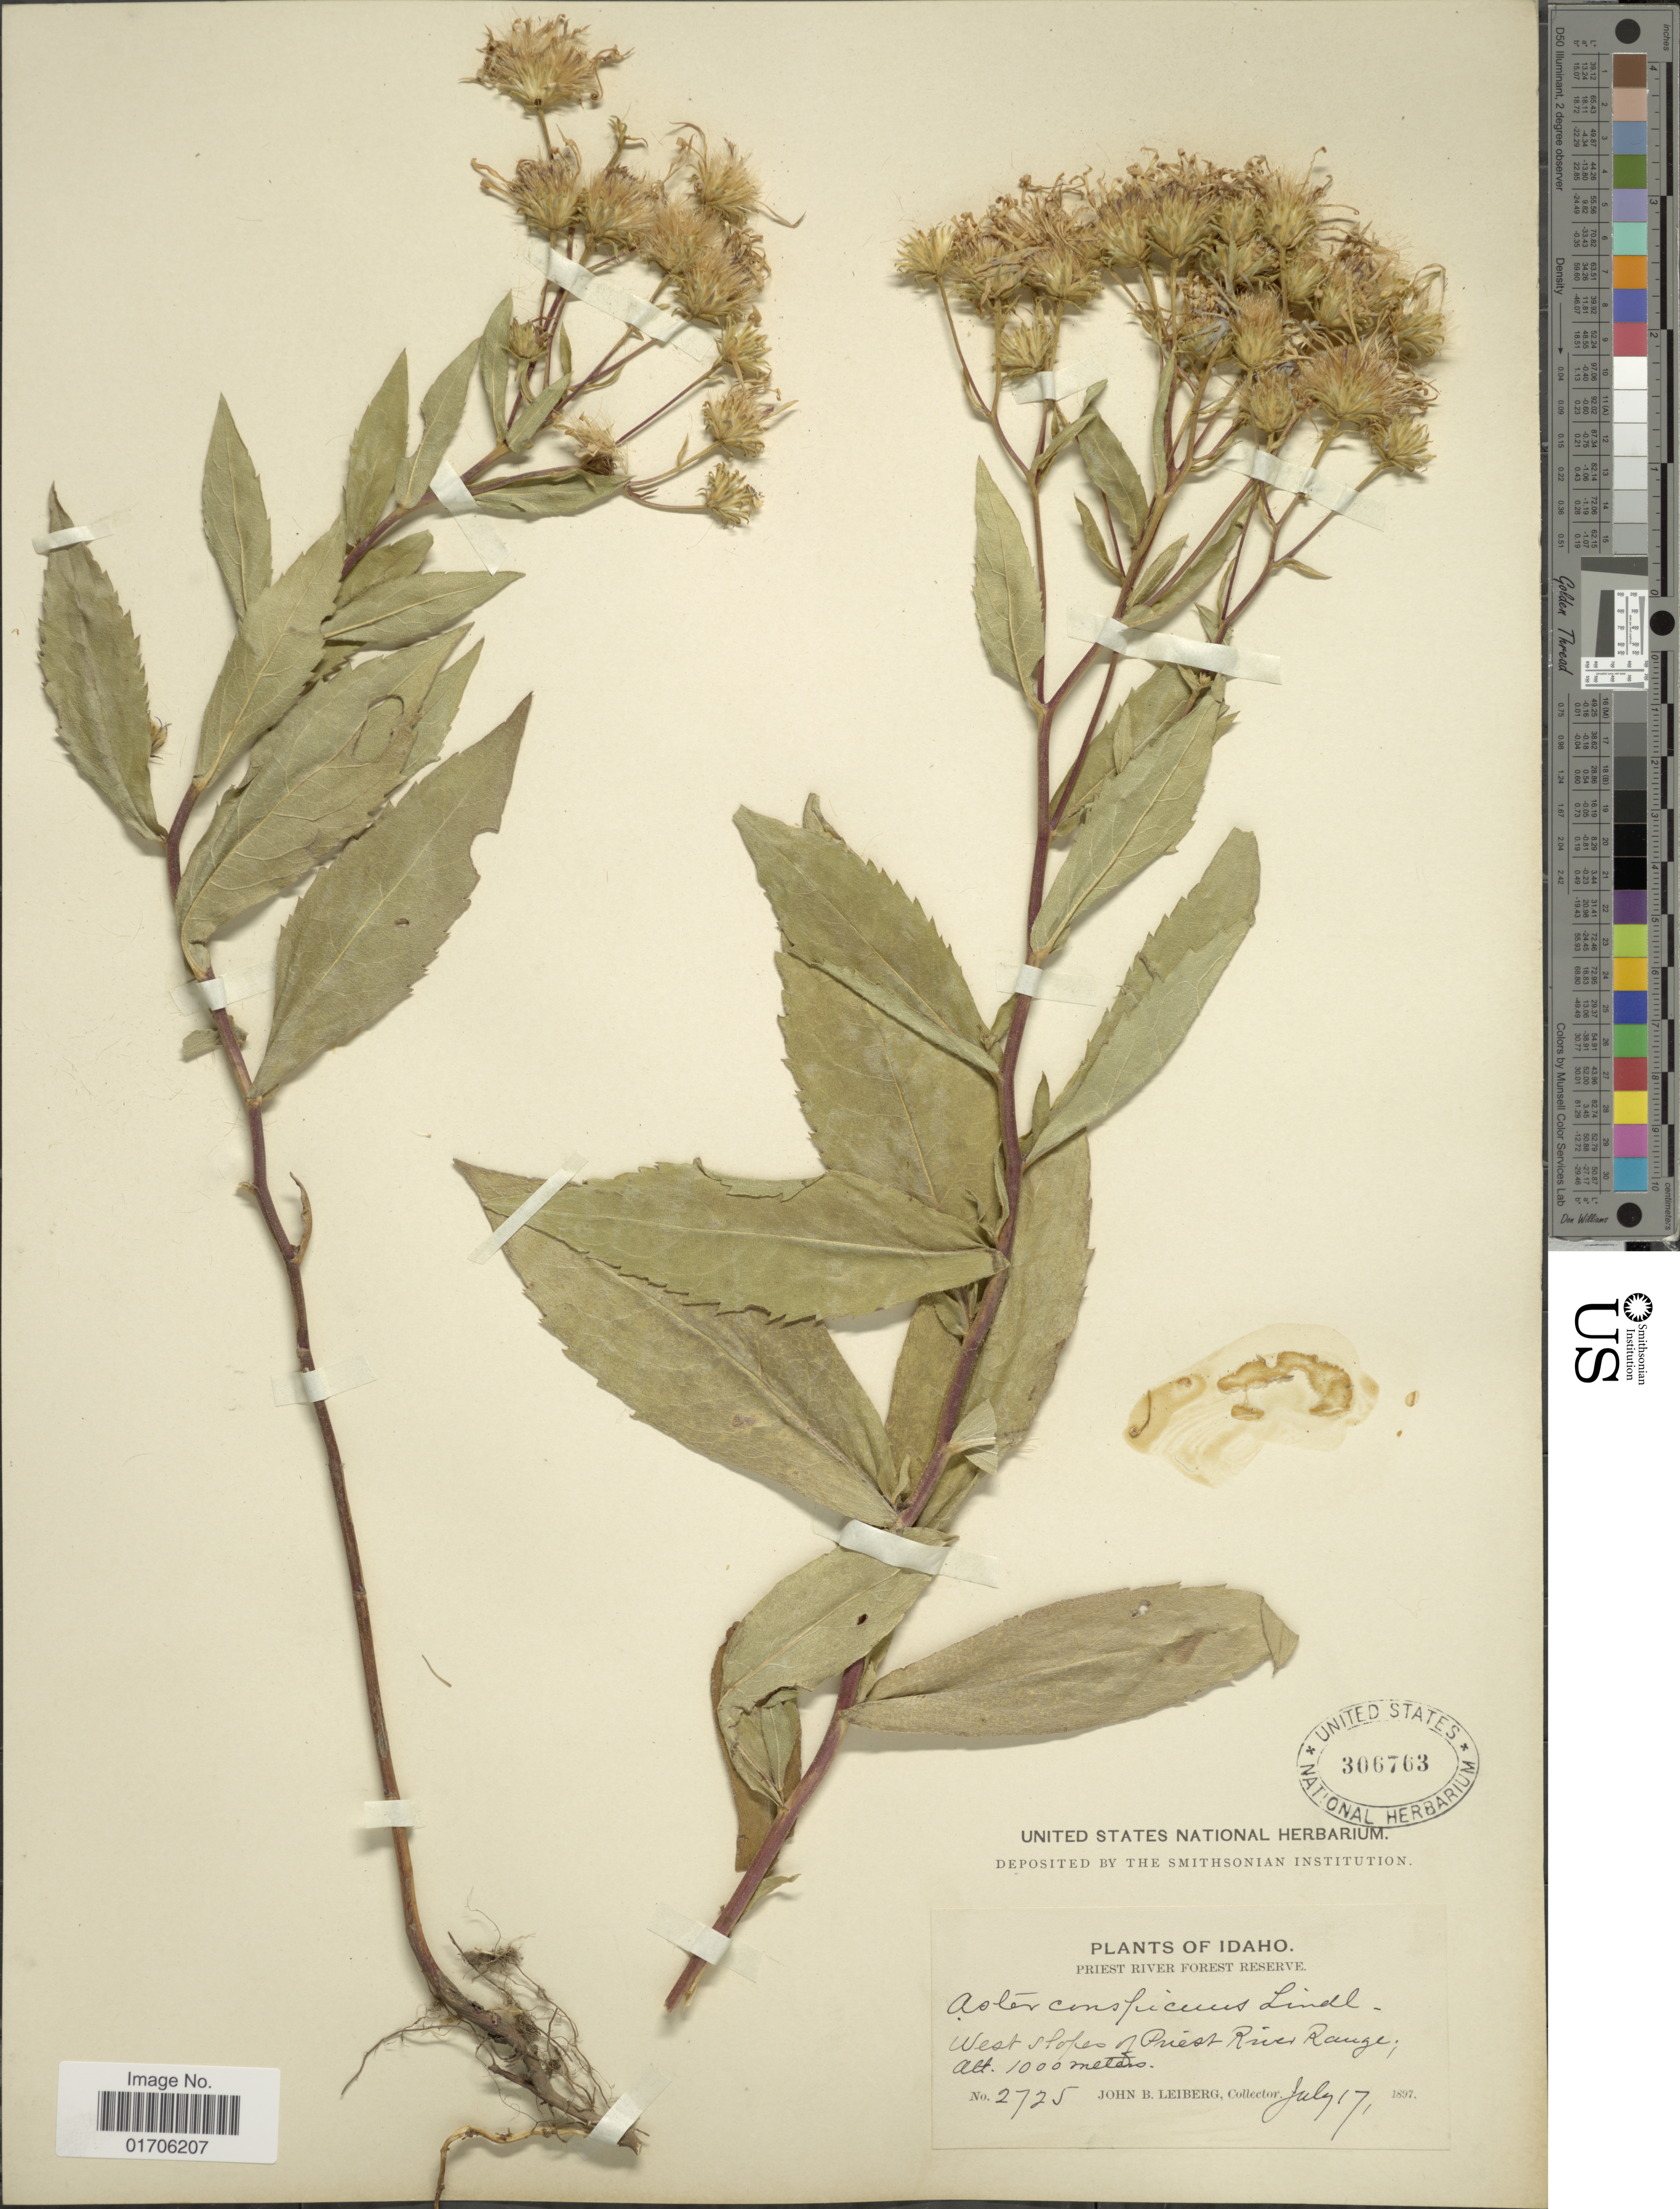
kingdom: Plantae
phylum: Tracheophyta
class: Magnoliopsida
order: Asterales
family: Asteraceae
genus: Eurybia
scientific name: Eurybia conspicua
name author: (Lindl.) G.L. Nesom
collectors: J. B. Leiberg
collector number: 2725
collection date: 1897-07-17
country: United States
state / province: Idaho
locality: Priest River Forest Reserve. West slopes of Priest River Range.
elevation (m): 1000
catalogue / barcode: US 306763